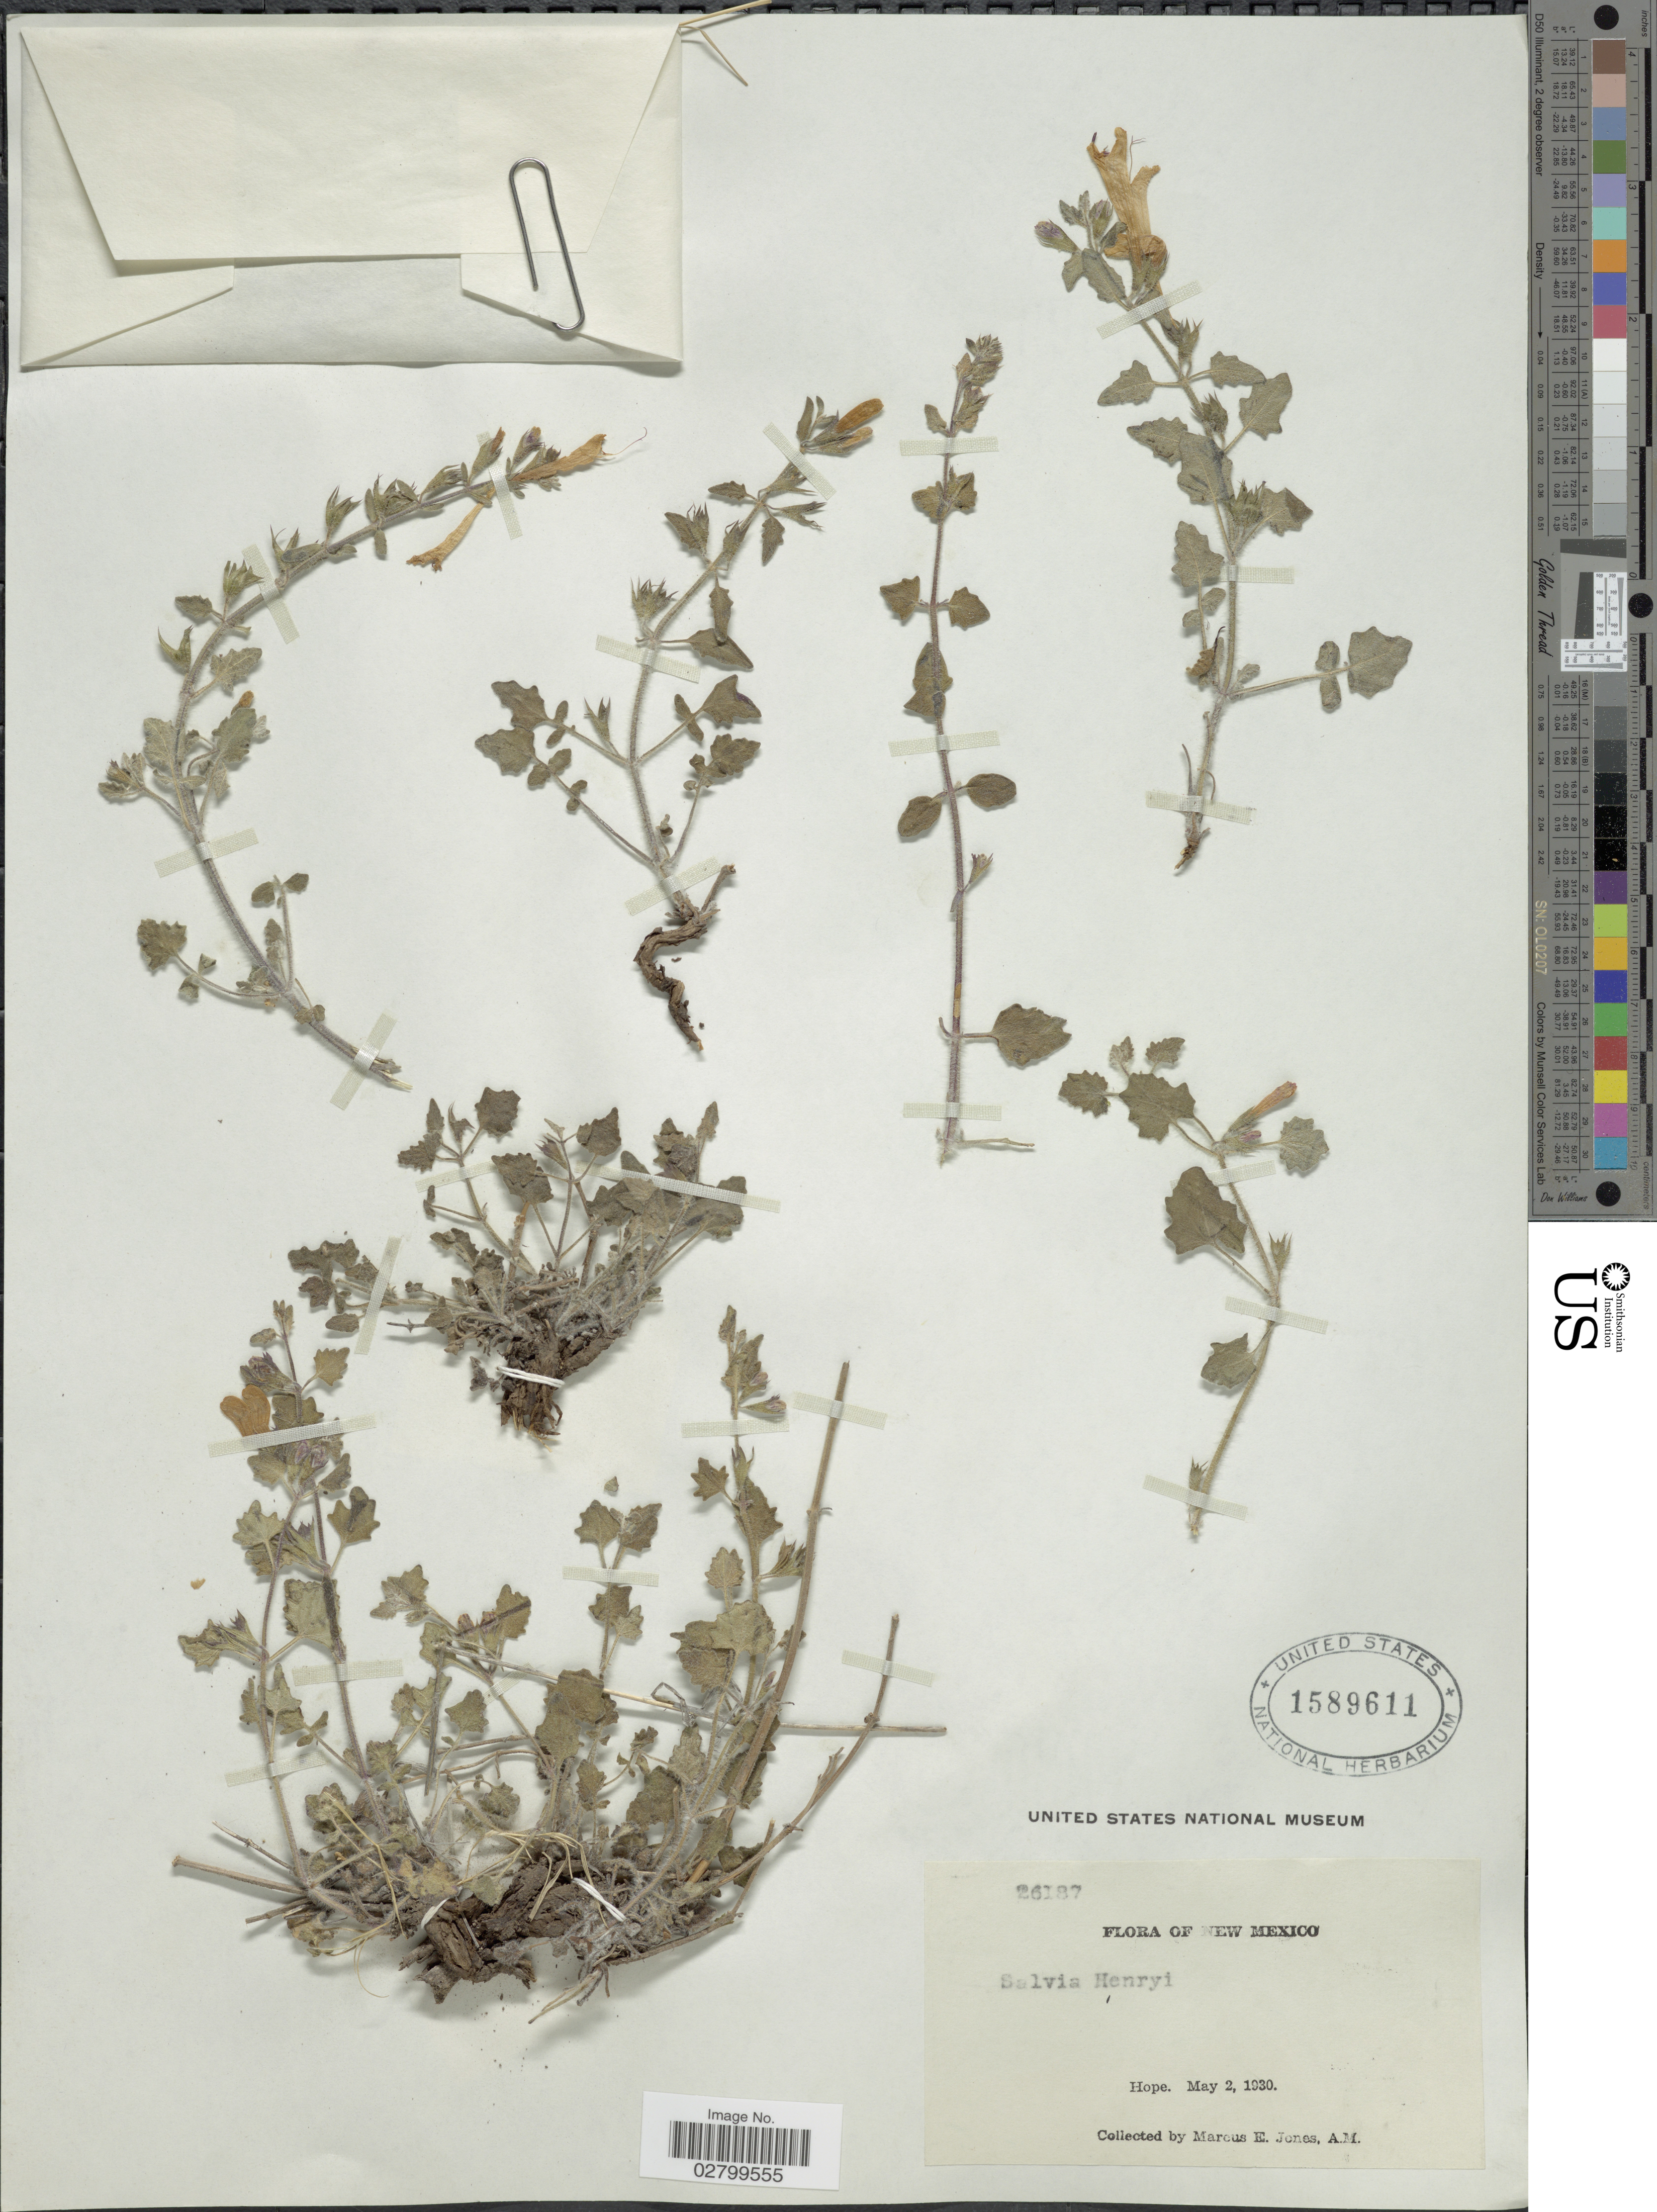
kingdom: Plantae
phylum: Tracheophyta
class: Magnoliopsida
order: Lamiales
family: Lamiaceae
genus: Salvia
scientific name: Salvia henryi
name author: A. Gray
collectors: M. E. Jones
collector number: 26187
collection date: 1930-05-02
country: United States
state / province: New Mexico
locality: Hope.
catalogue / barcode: US 1589611